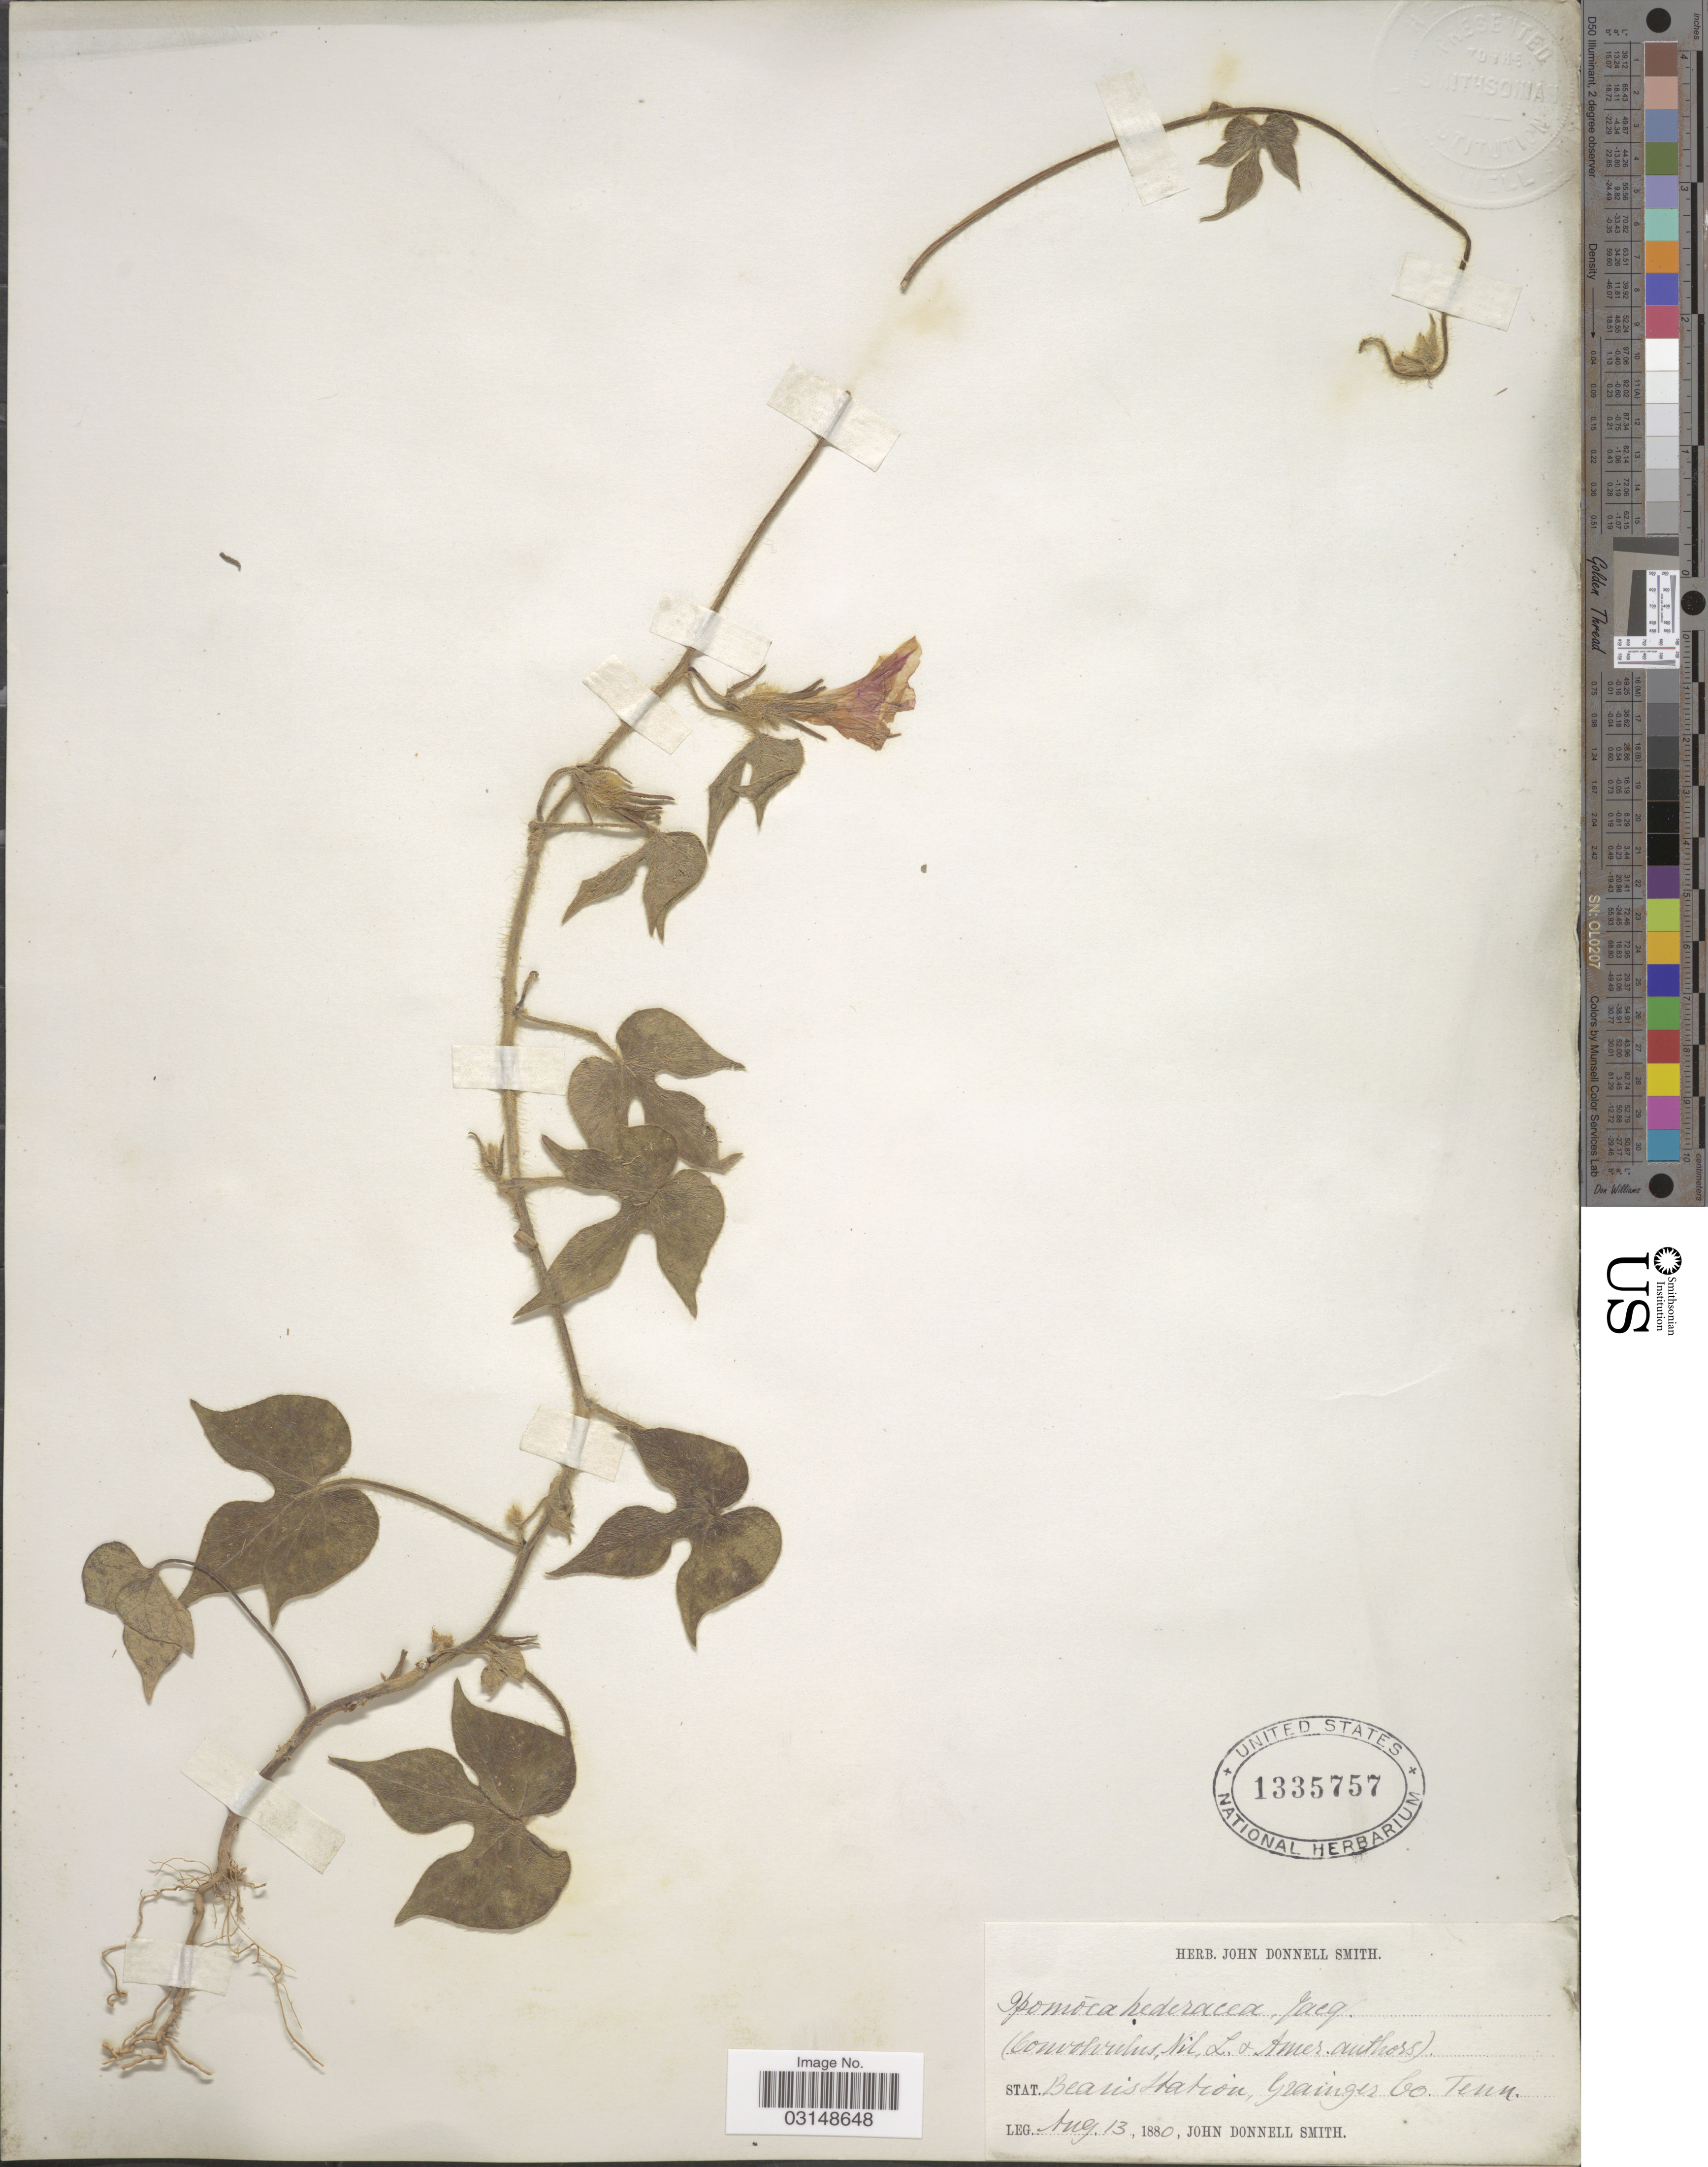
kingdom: Plantae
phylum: Tracheophyta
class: Magnoliopsida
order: Solanales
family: Convolvulaceae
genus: Ipomoea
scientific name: Ipomoea hederacea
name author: Jacq.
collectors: J. Donnell Smith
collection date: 1880-08-13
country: United States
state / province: Tennessee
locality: Stat. Beau's Station, Grainger Co., Tenn.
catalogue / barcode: US 1335757